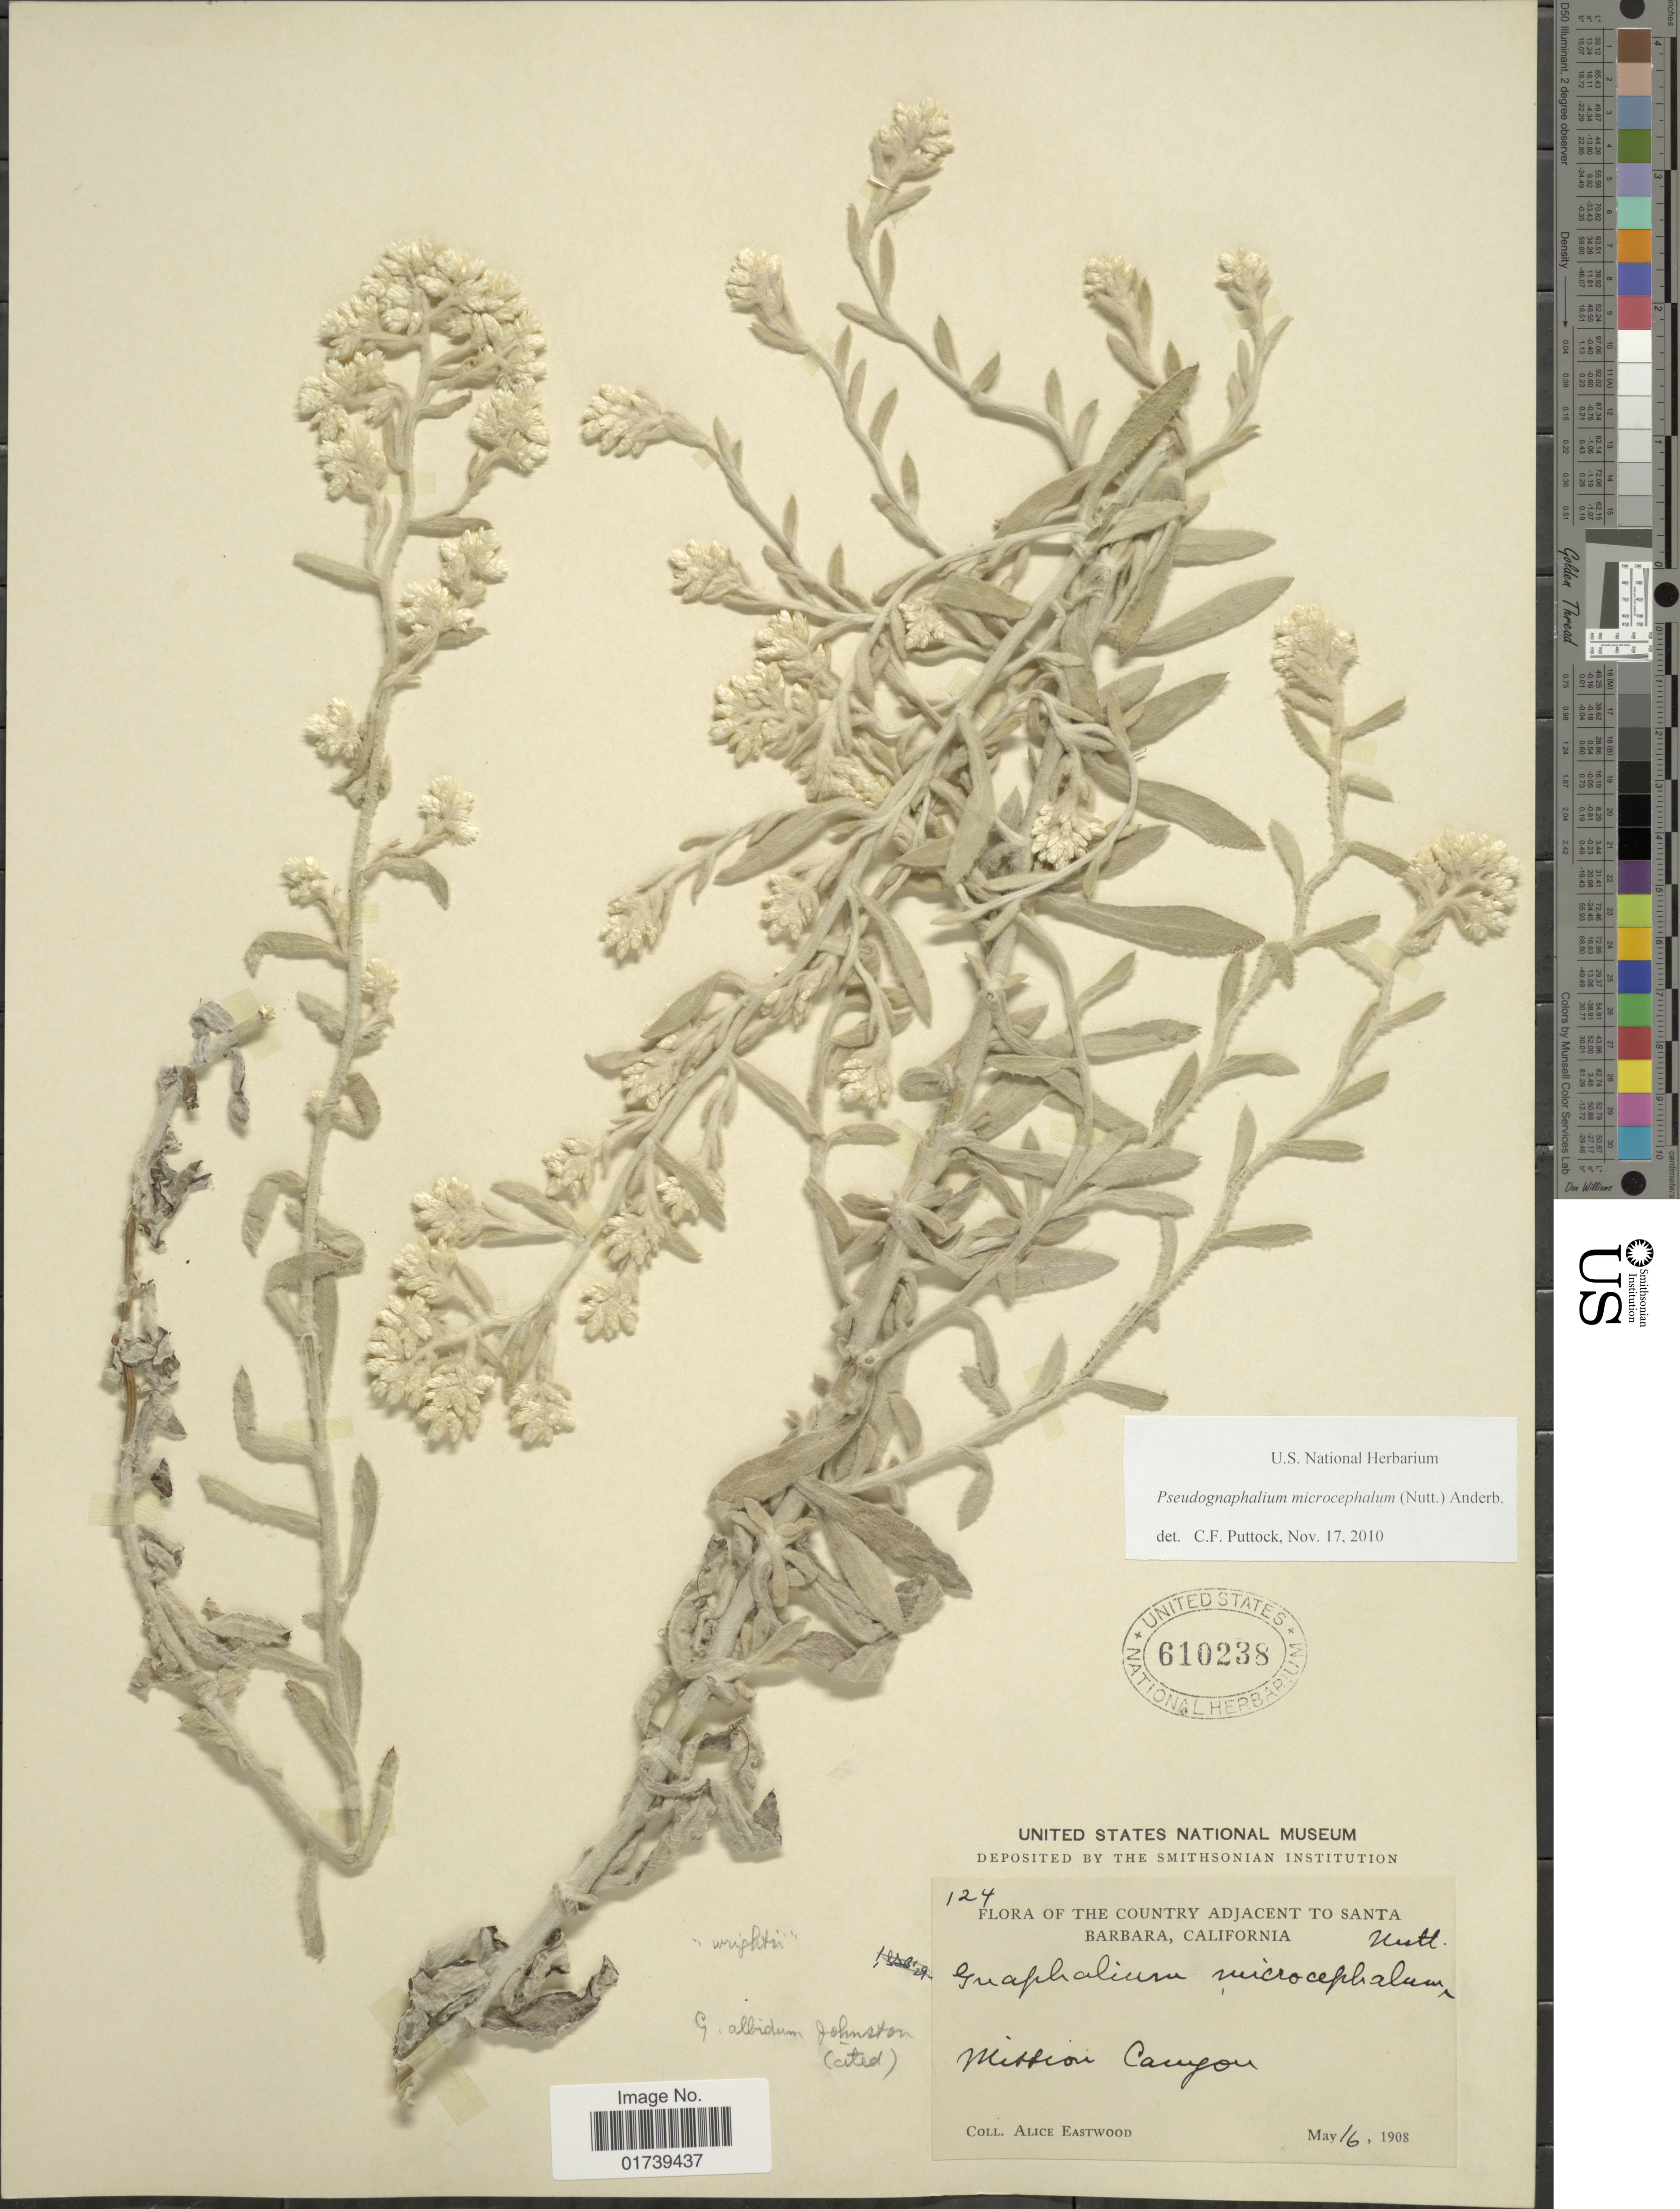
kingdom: Plantae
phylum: Tracheophyta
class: Magnoliopsida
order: Asterales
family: Asteraceae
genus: Pseudognaphalium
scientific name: Pseudognaphalium microcephalum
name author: (Nutt.) Anderb.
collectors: A. Eastwood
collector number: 124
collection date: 1908-05-16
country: United States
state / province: California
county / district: Santa Barbara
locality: The Country Adjacent to Santa Barbara, Mission Canyon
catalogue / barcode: US 610238